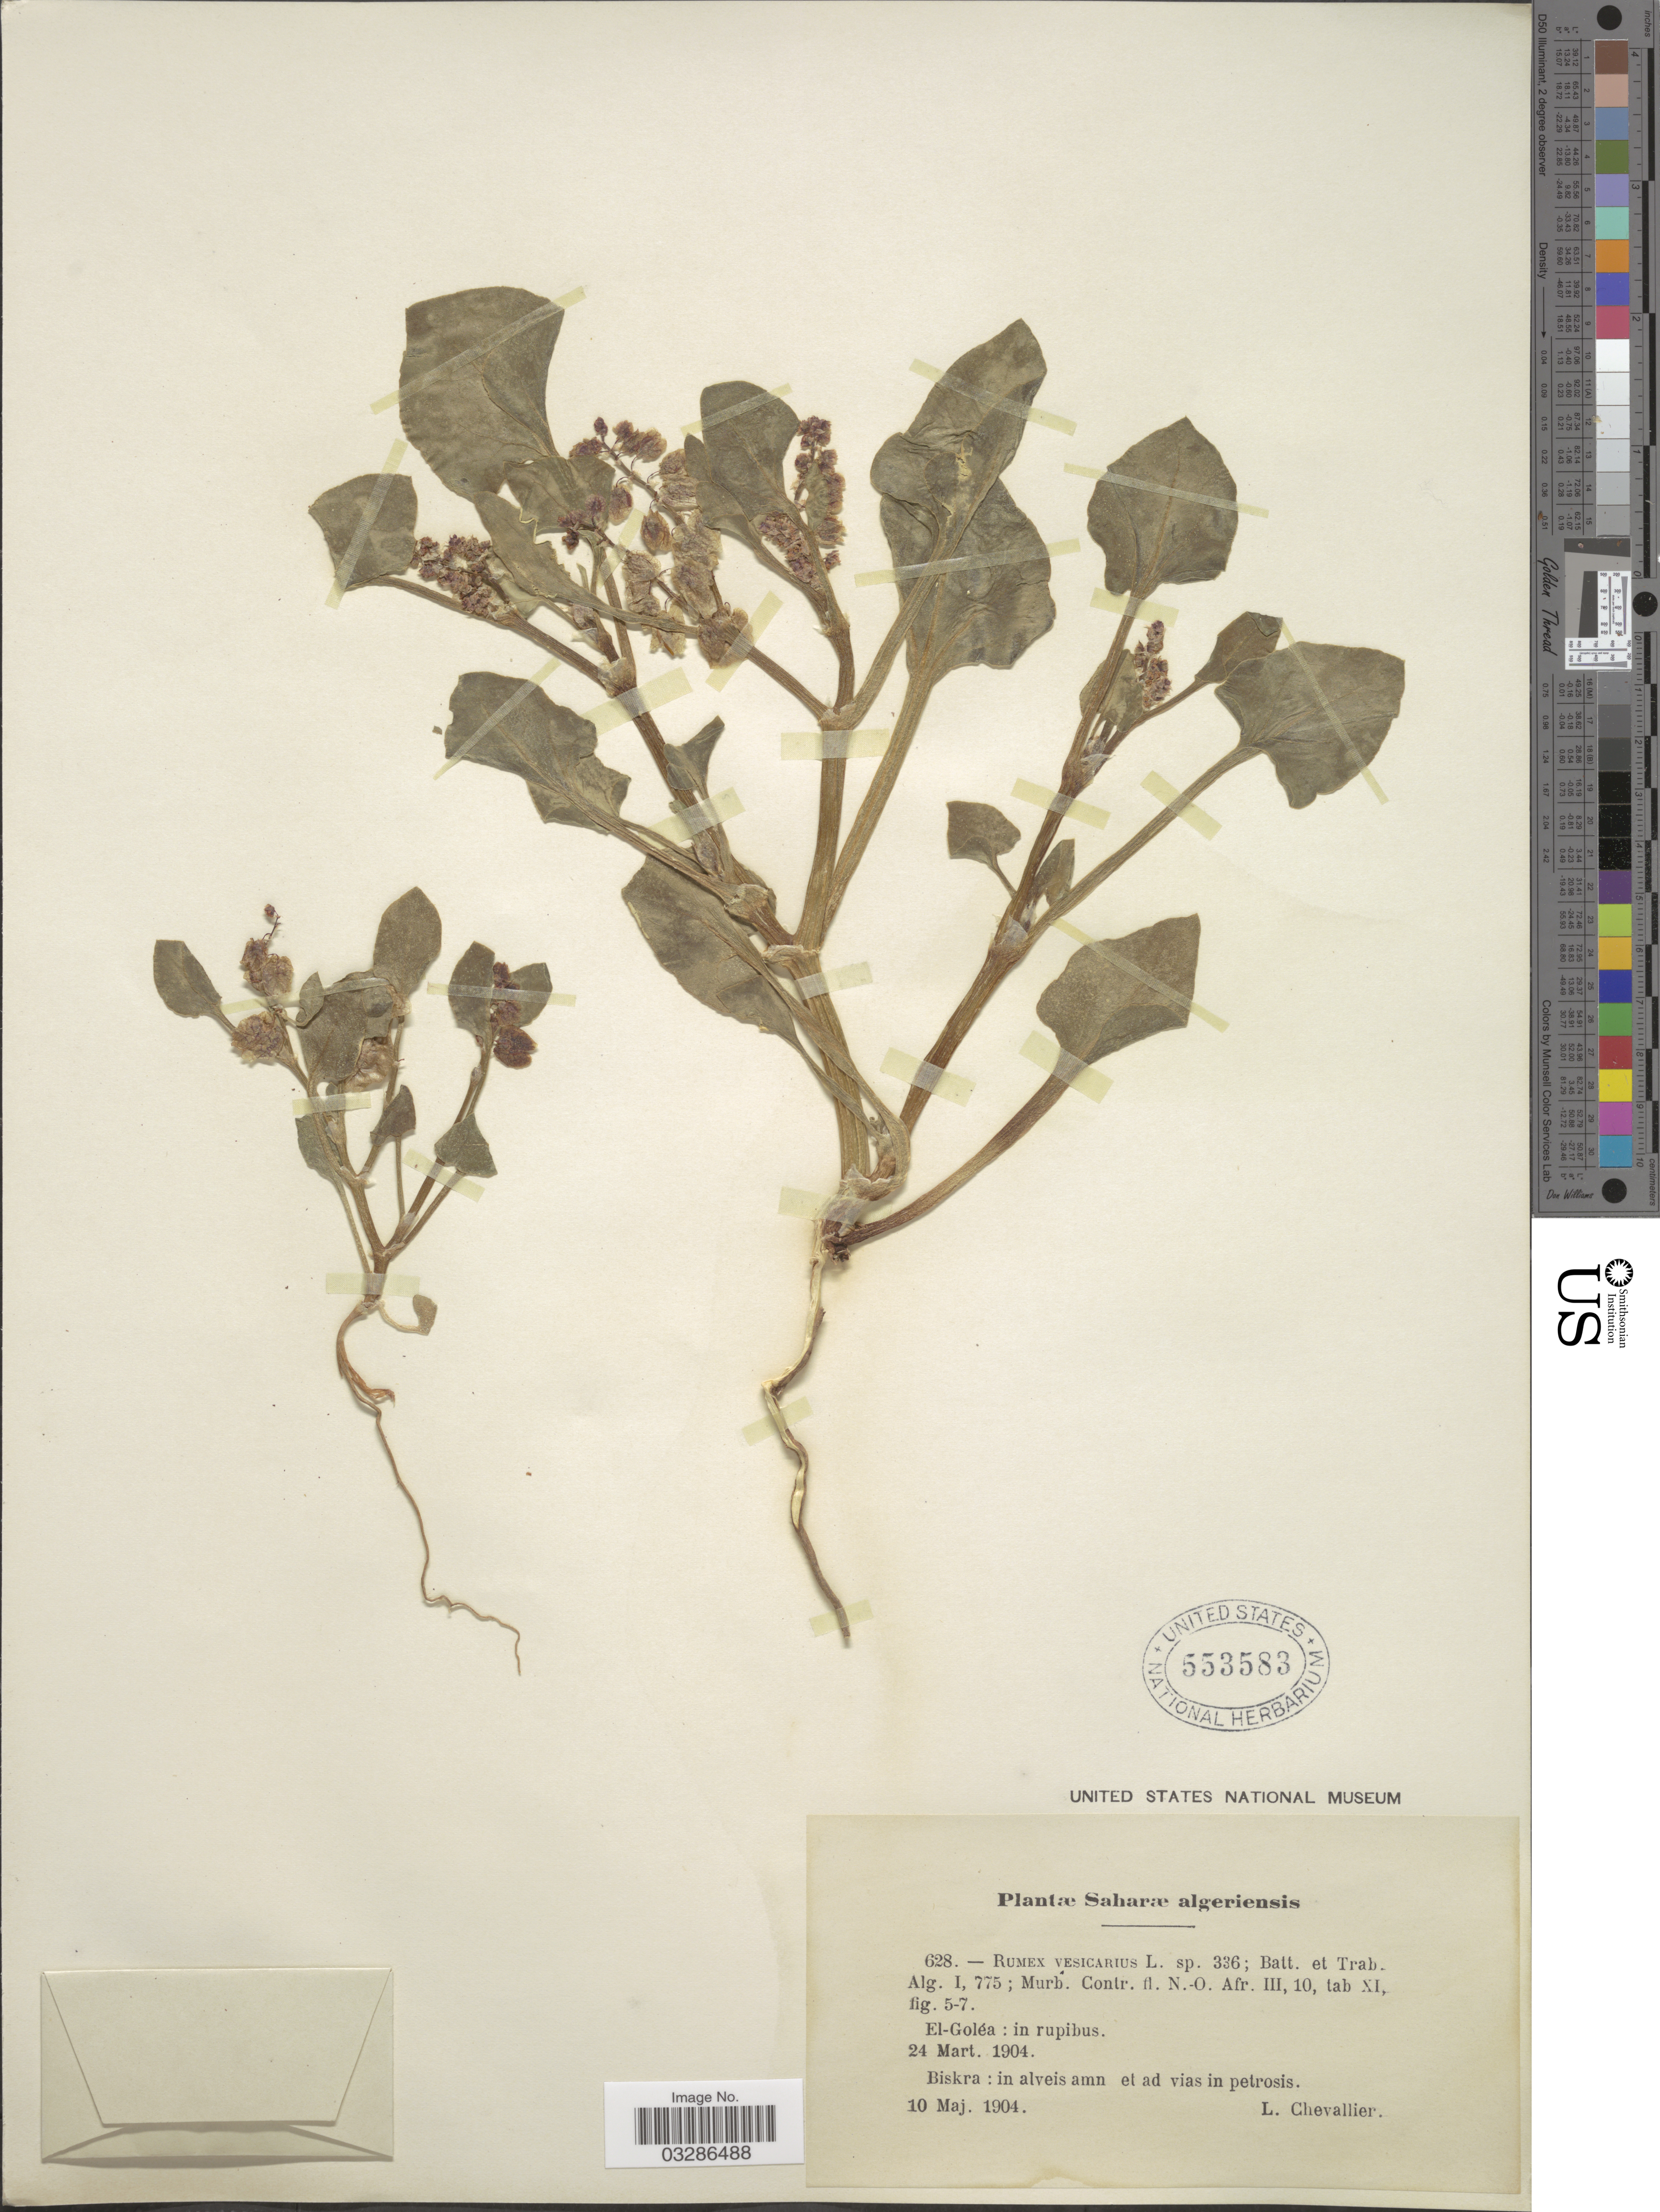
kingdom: Plantae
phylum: Tracheophyta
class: Magnoliopsida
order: Caryophyllales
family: Polygonaceae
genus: Rumex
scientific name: Rumex vesicarius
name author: L.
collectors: L. Chevallier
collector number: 628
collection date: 1904-03-24/1904-05-10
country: Algeria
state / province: Biskra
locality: Saharæ algeriensis, El-Goléa: in rupibus, Biskra: in alveis amn et ad vias amn et ad vias in petrosis.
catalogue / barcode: US 553583